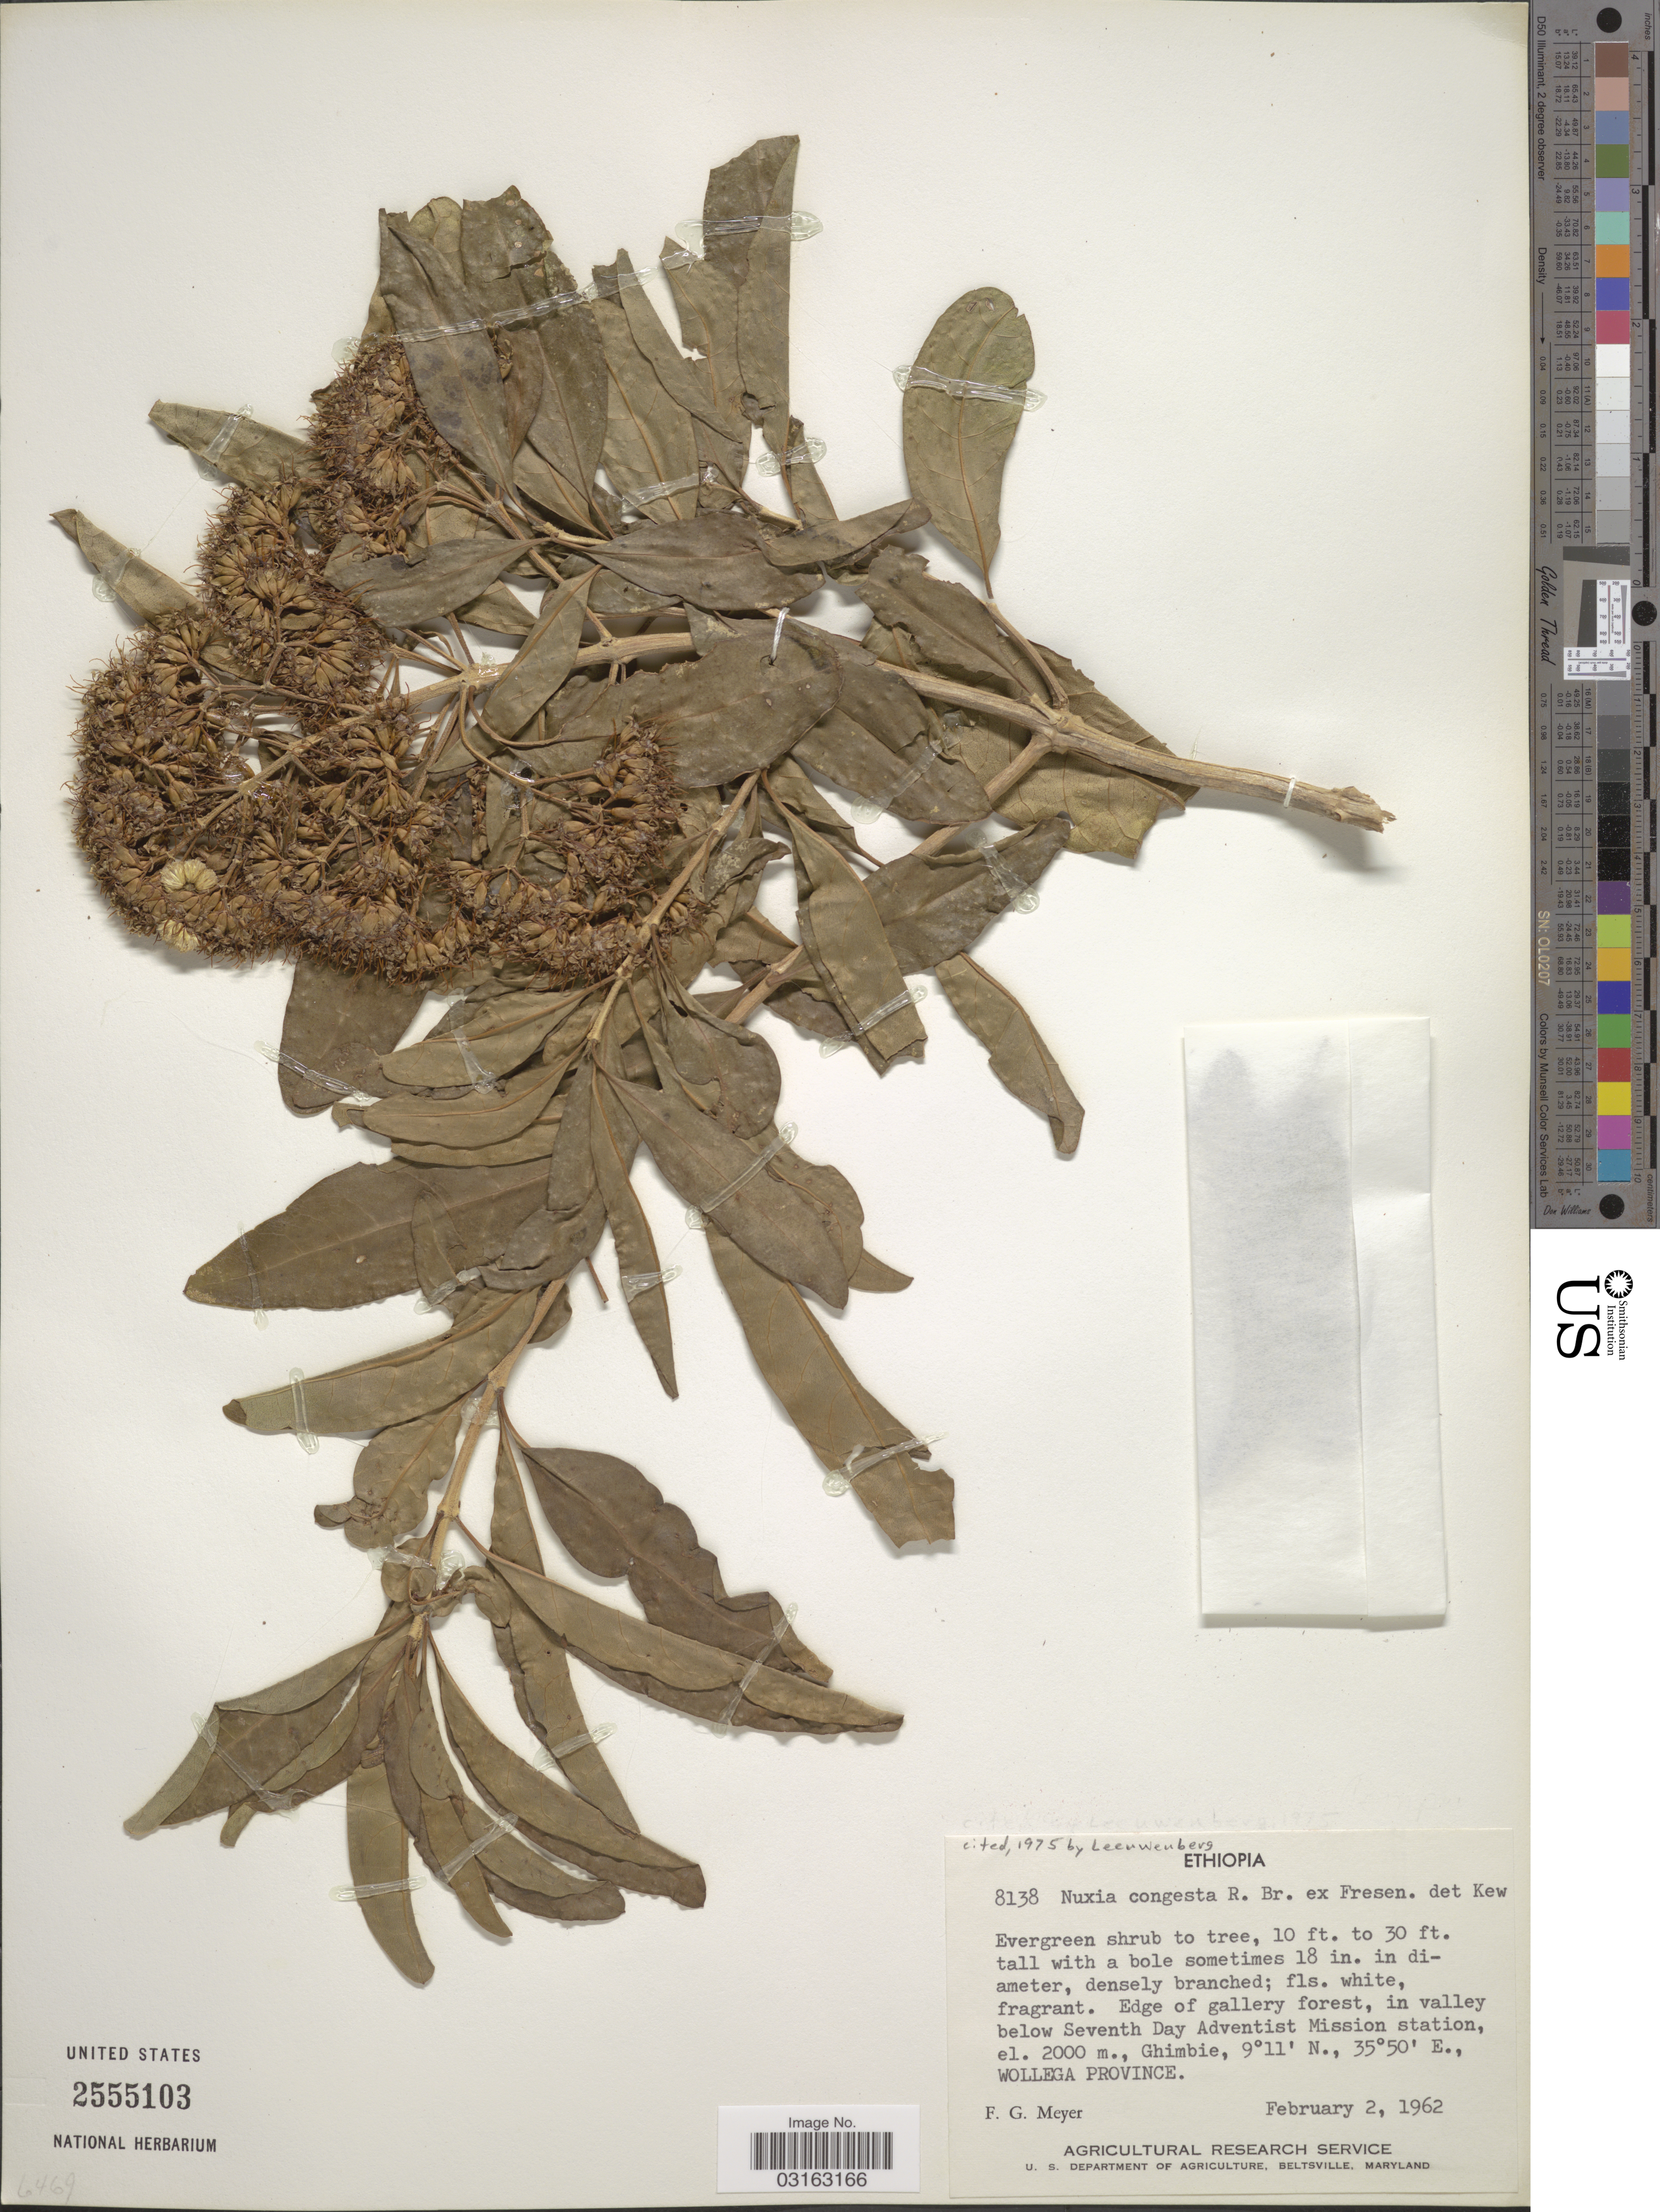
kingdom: Plantae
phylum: Tracheophyta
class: Magnoliopsida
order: Lamiales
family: Stilbaceae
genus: Nuxia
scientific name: Nuxia congesta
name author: R. Br. ex Fresen.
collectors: F. G. Meyer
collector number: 8138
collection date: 1962-02-02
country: Ethiopia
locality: Edge of gallery forest, in valley below Seventh Day Adventist Mission station, Ghimbie, Wollega Province.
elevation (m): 610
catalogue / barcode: US 2555103